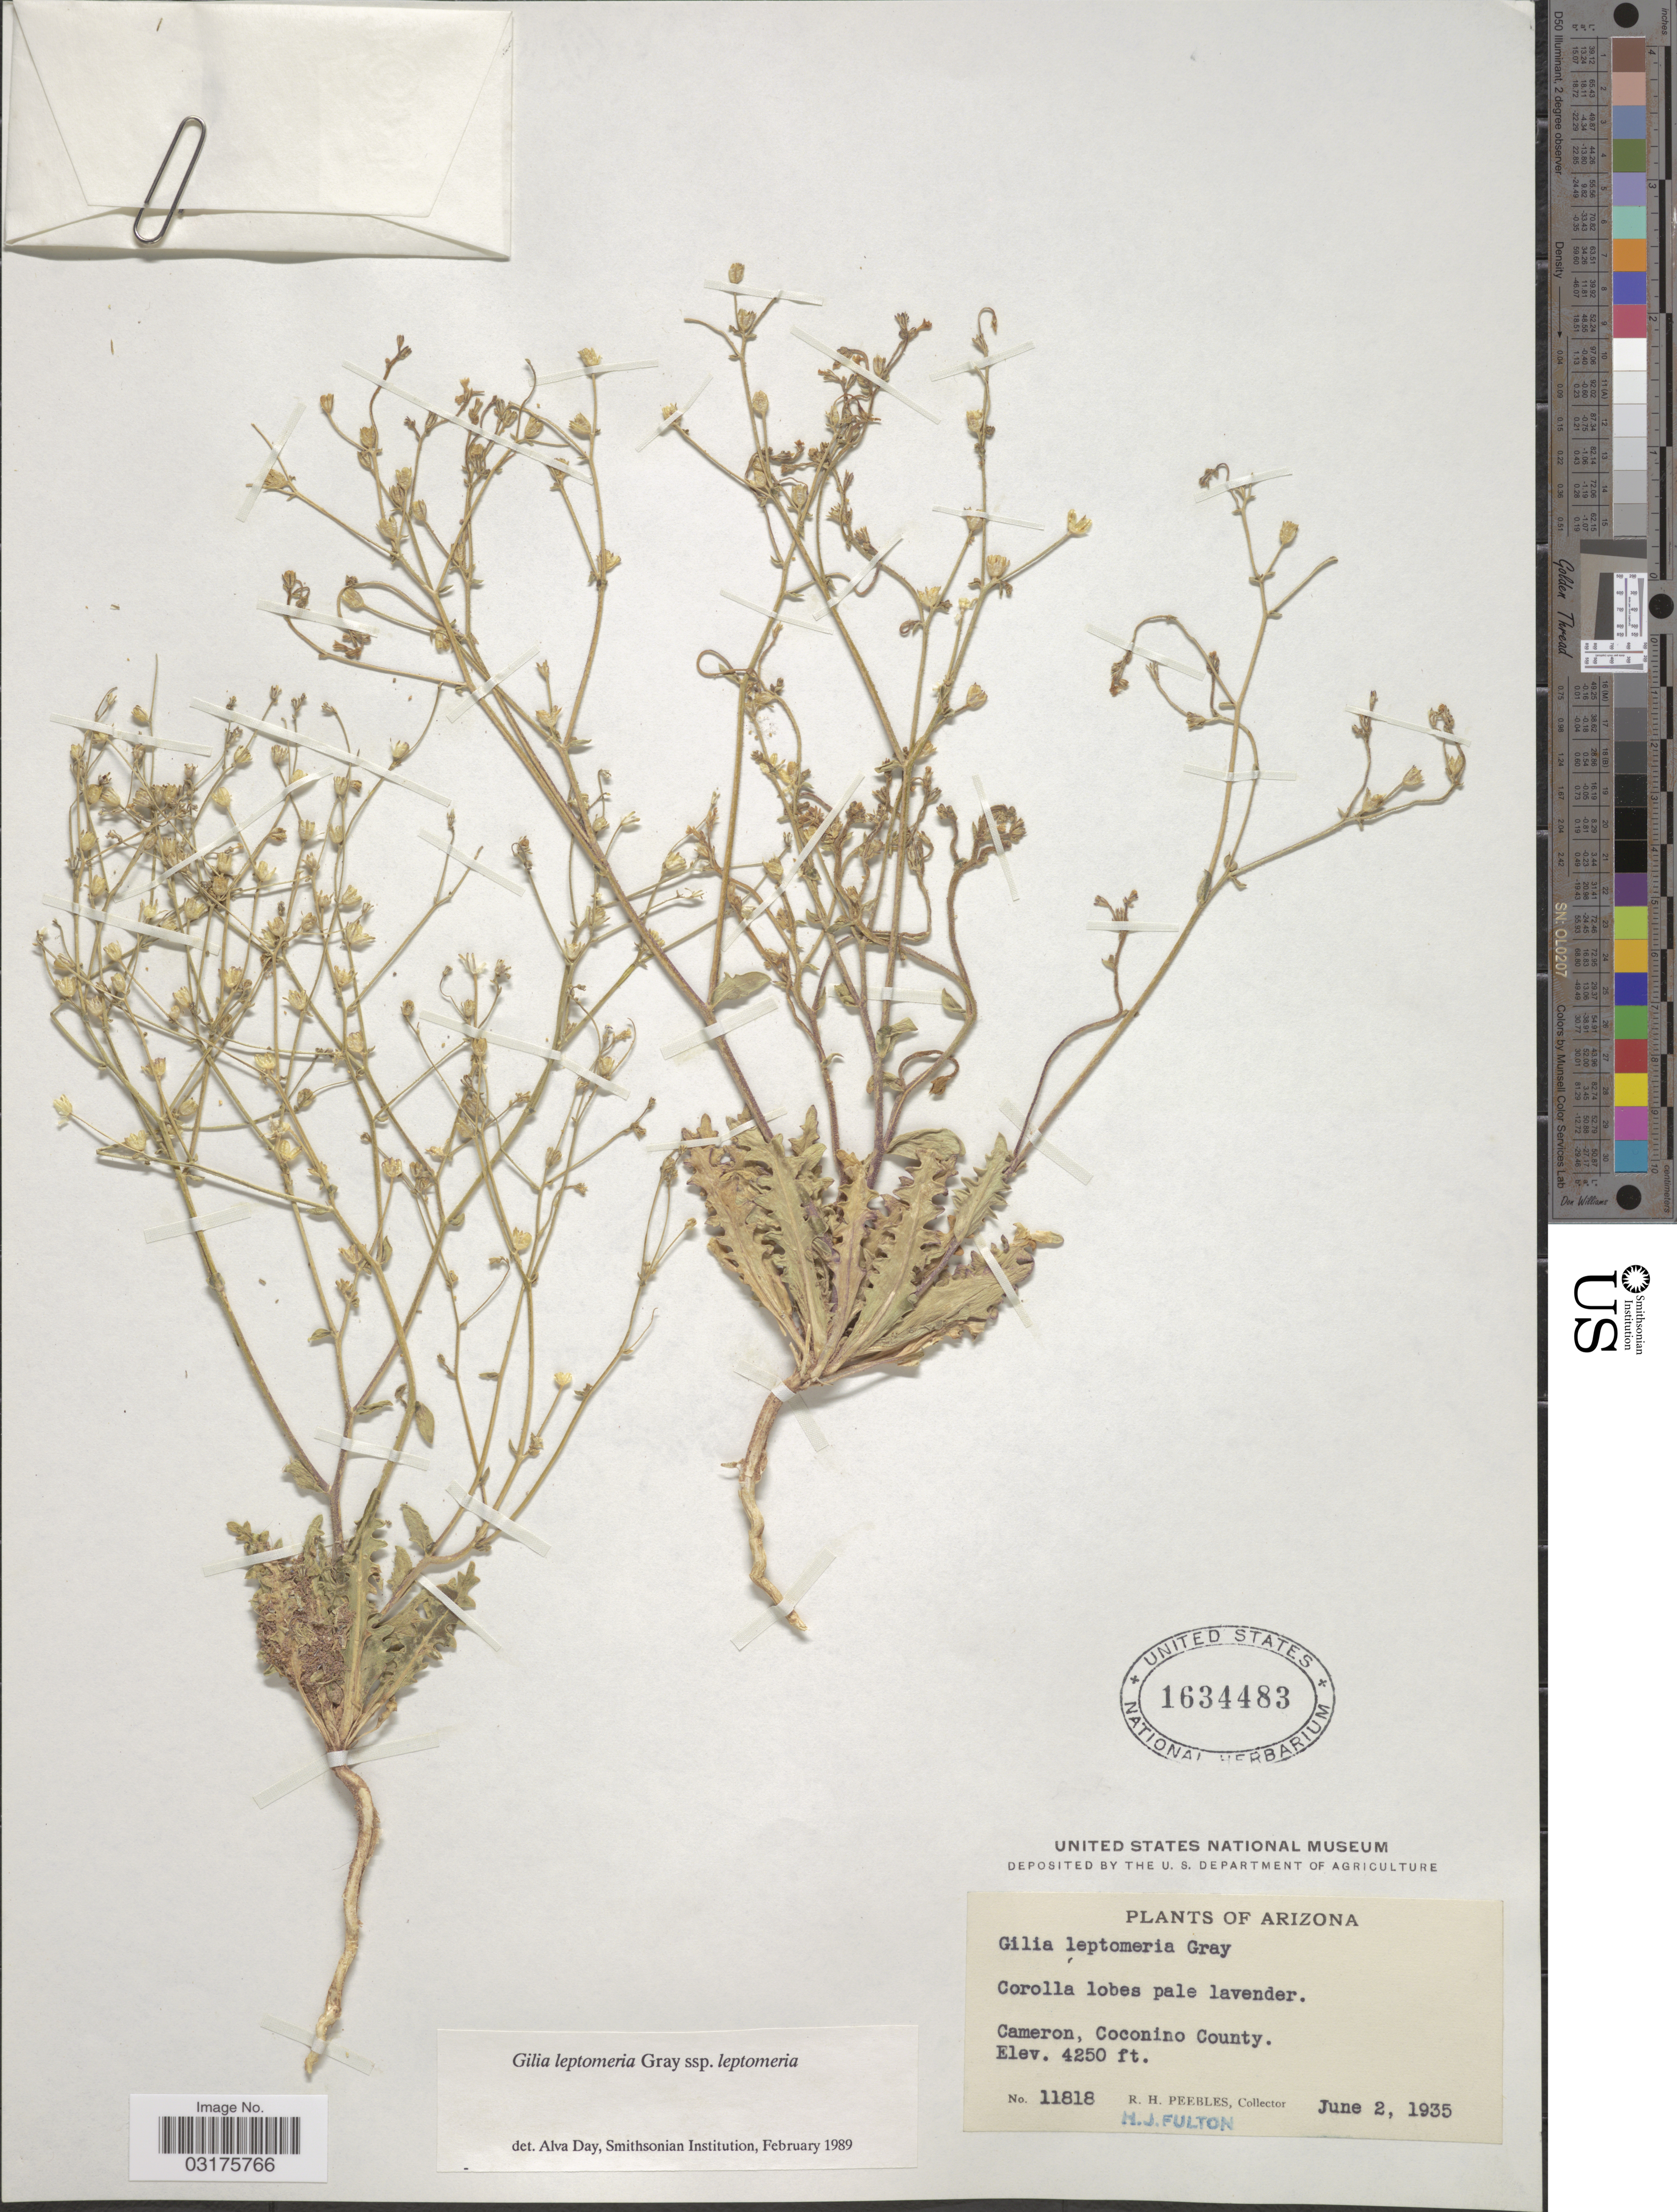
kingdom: Plantae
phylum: Tracheophyta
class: Magnoliopsida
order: Ericales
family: Polemoniaceae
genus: Aliciella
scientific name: Aliciella leptomeria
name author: (A. Gray) J.M. Porter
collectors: R. H. Peebles & H. Fulton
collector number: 11818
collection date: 1935-06-02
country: United States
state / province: Arizona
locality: Cameron, Coconino County.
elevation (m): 1295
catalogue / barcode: US 1634483